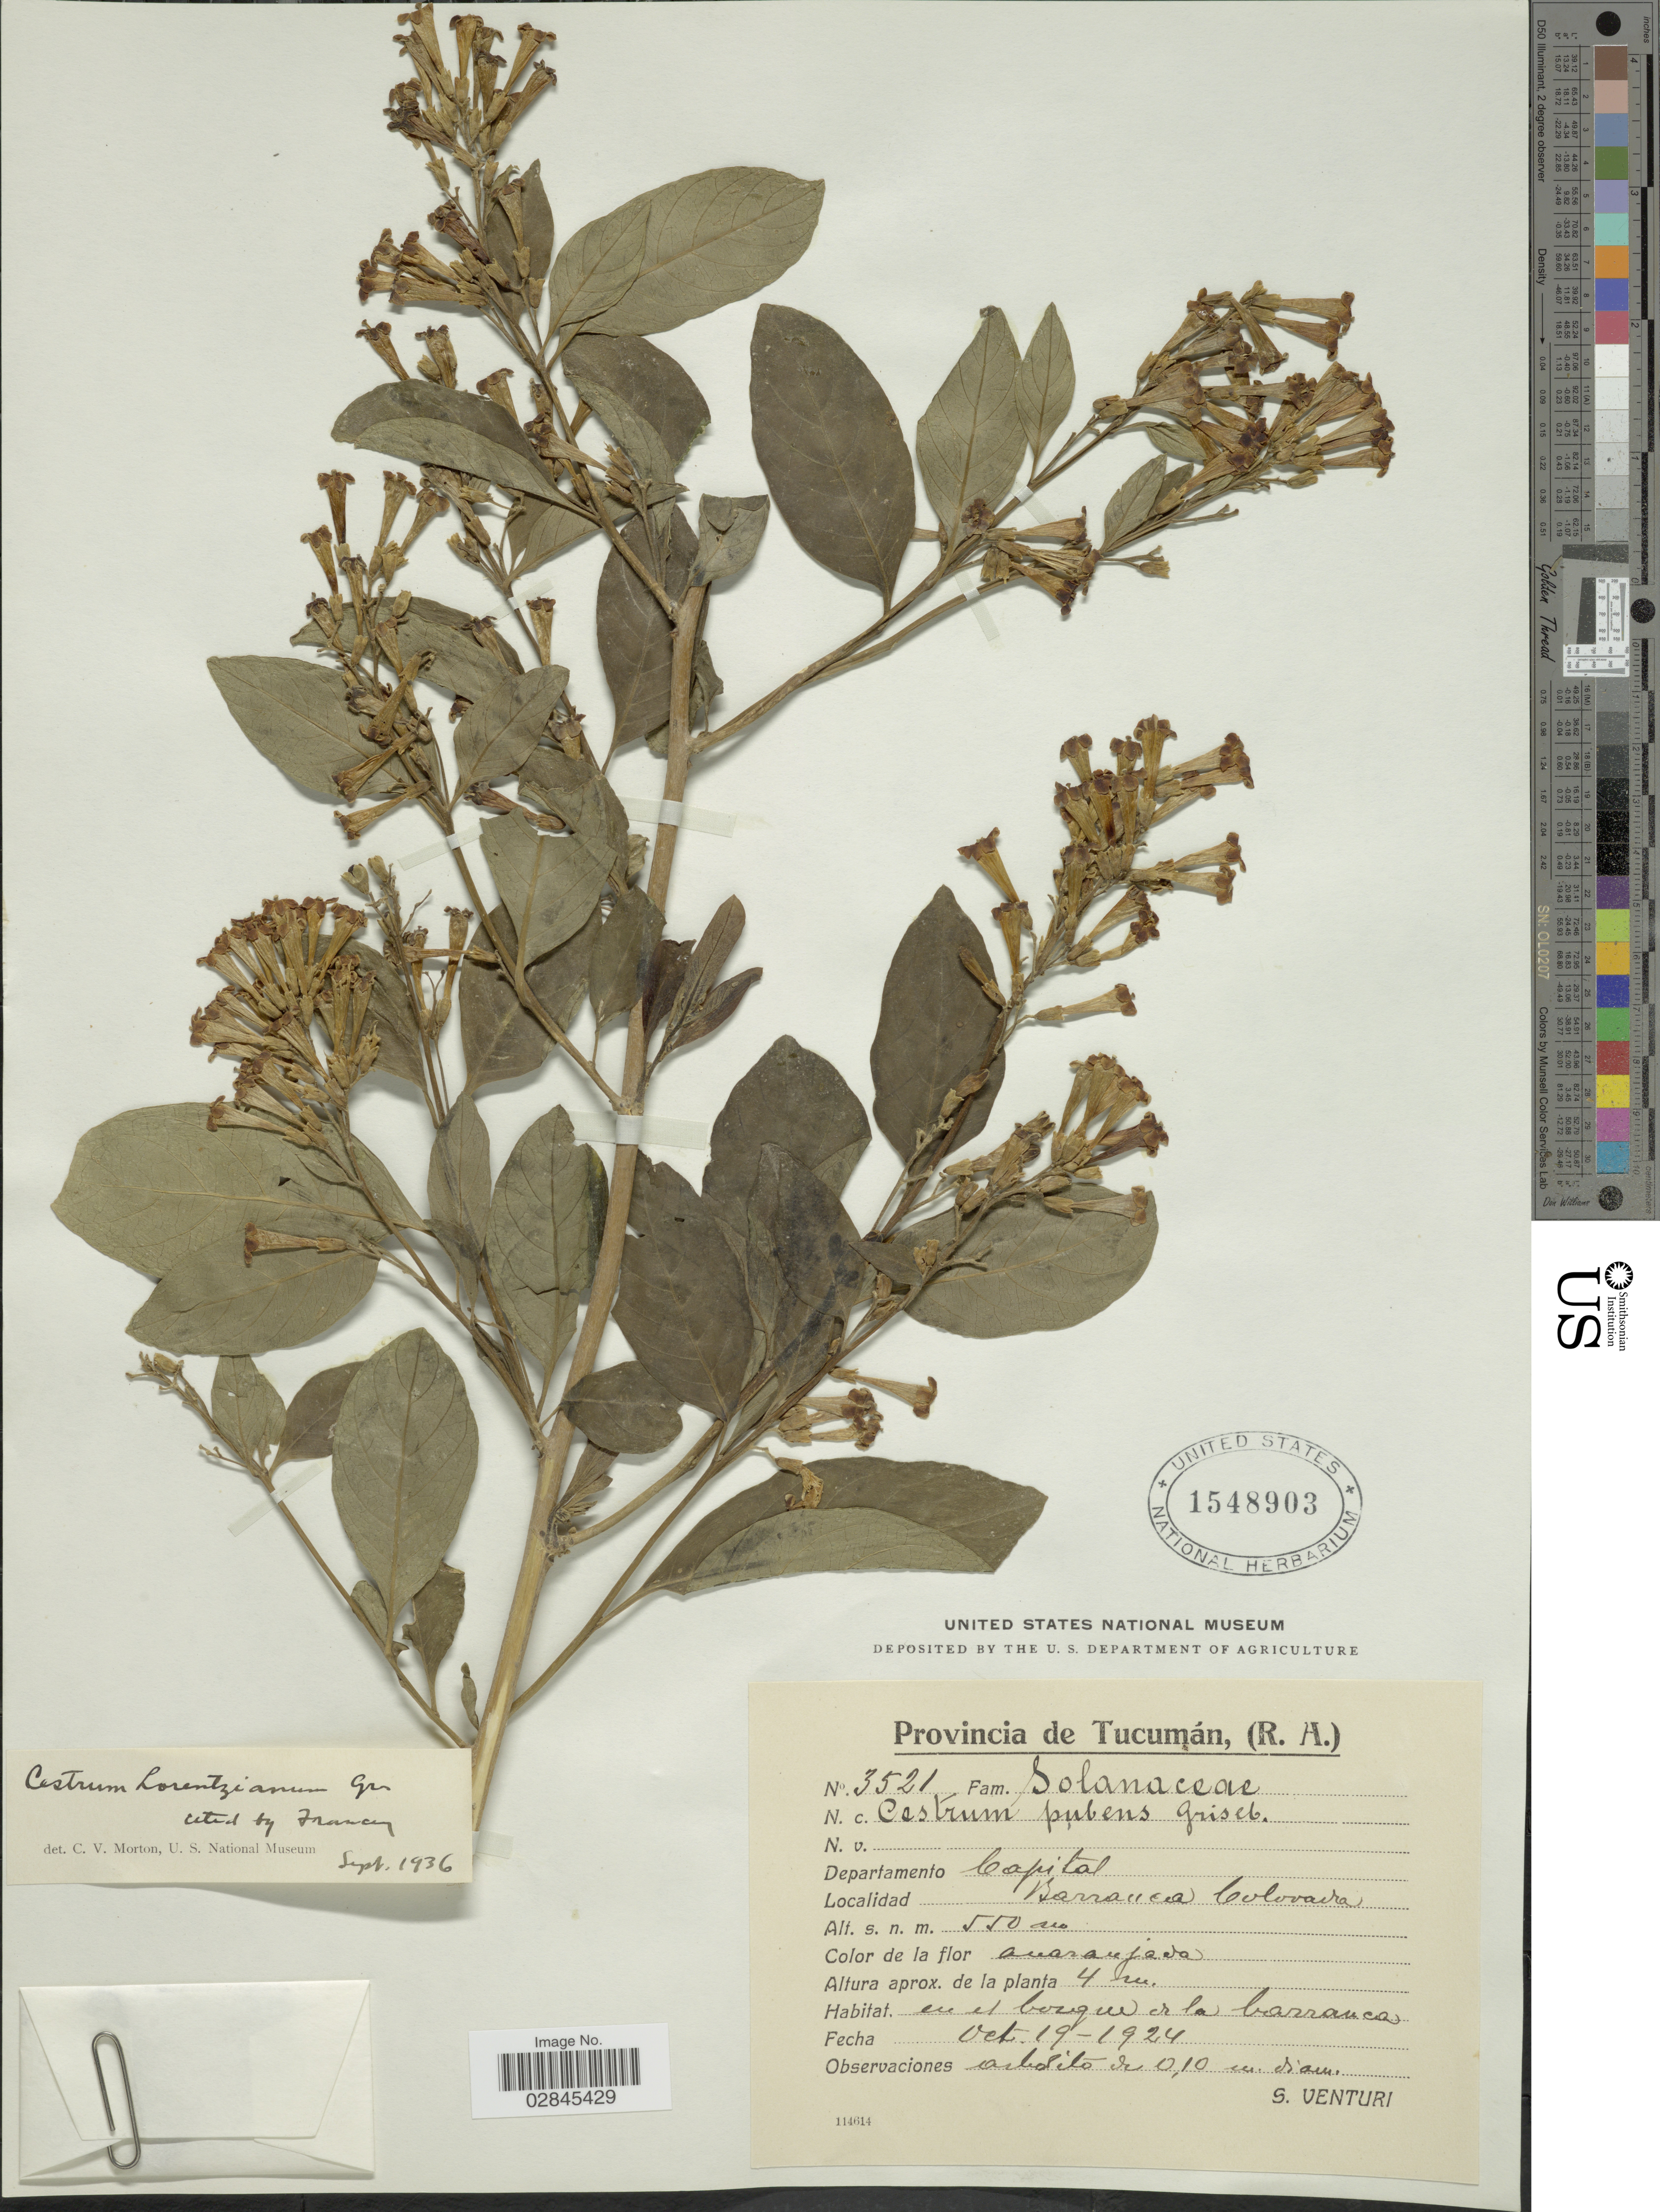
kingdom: Plantae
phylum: Tracheophyta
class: Magnoliopsida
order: Solanales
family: Solanaceae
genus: Cestrum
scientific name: Cestrum lorentzianum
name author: Griseb.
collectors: S. Venturi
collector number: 3521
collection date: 1924-10-19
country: Argentina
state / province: Tucuman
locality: Departamento Capital. Barranca Colorada.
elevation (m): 550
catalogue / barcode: US 1548903